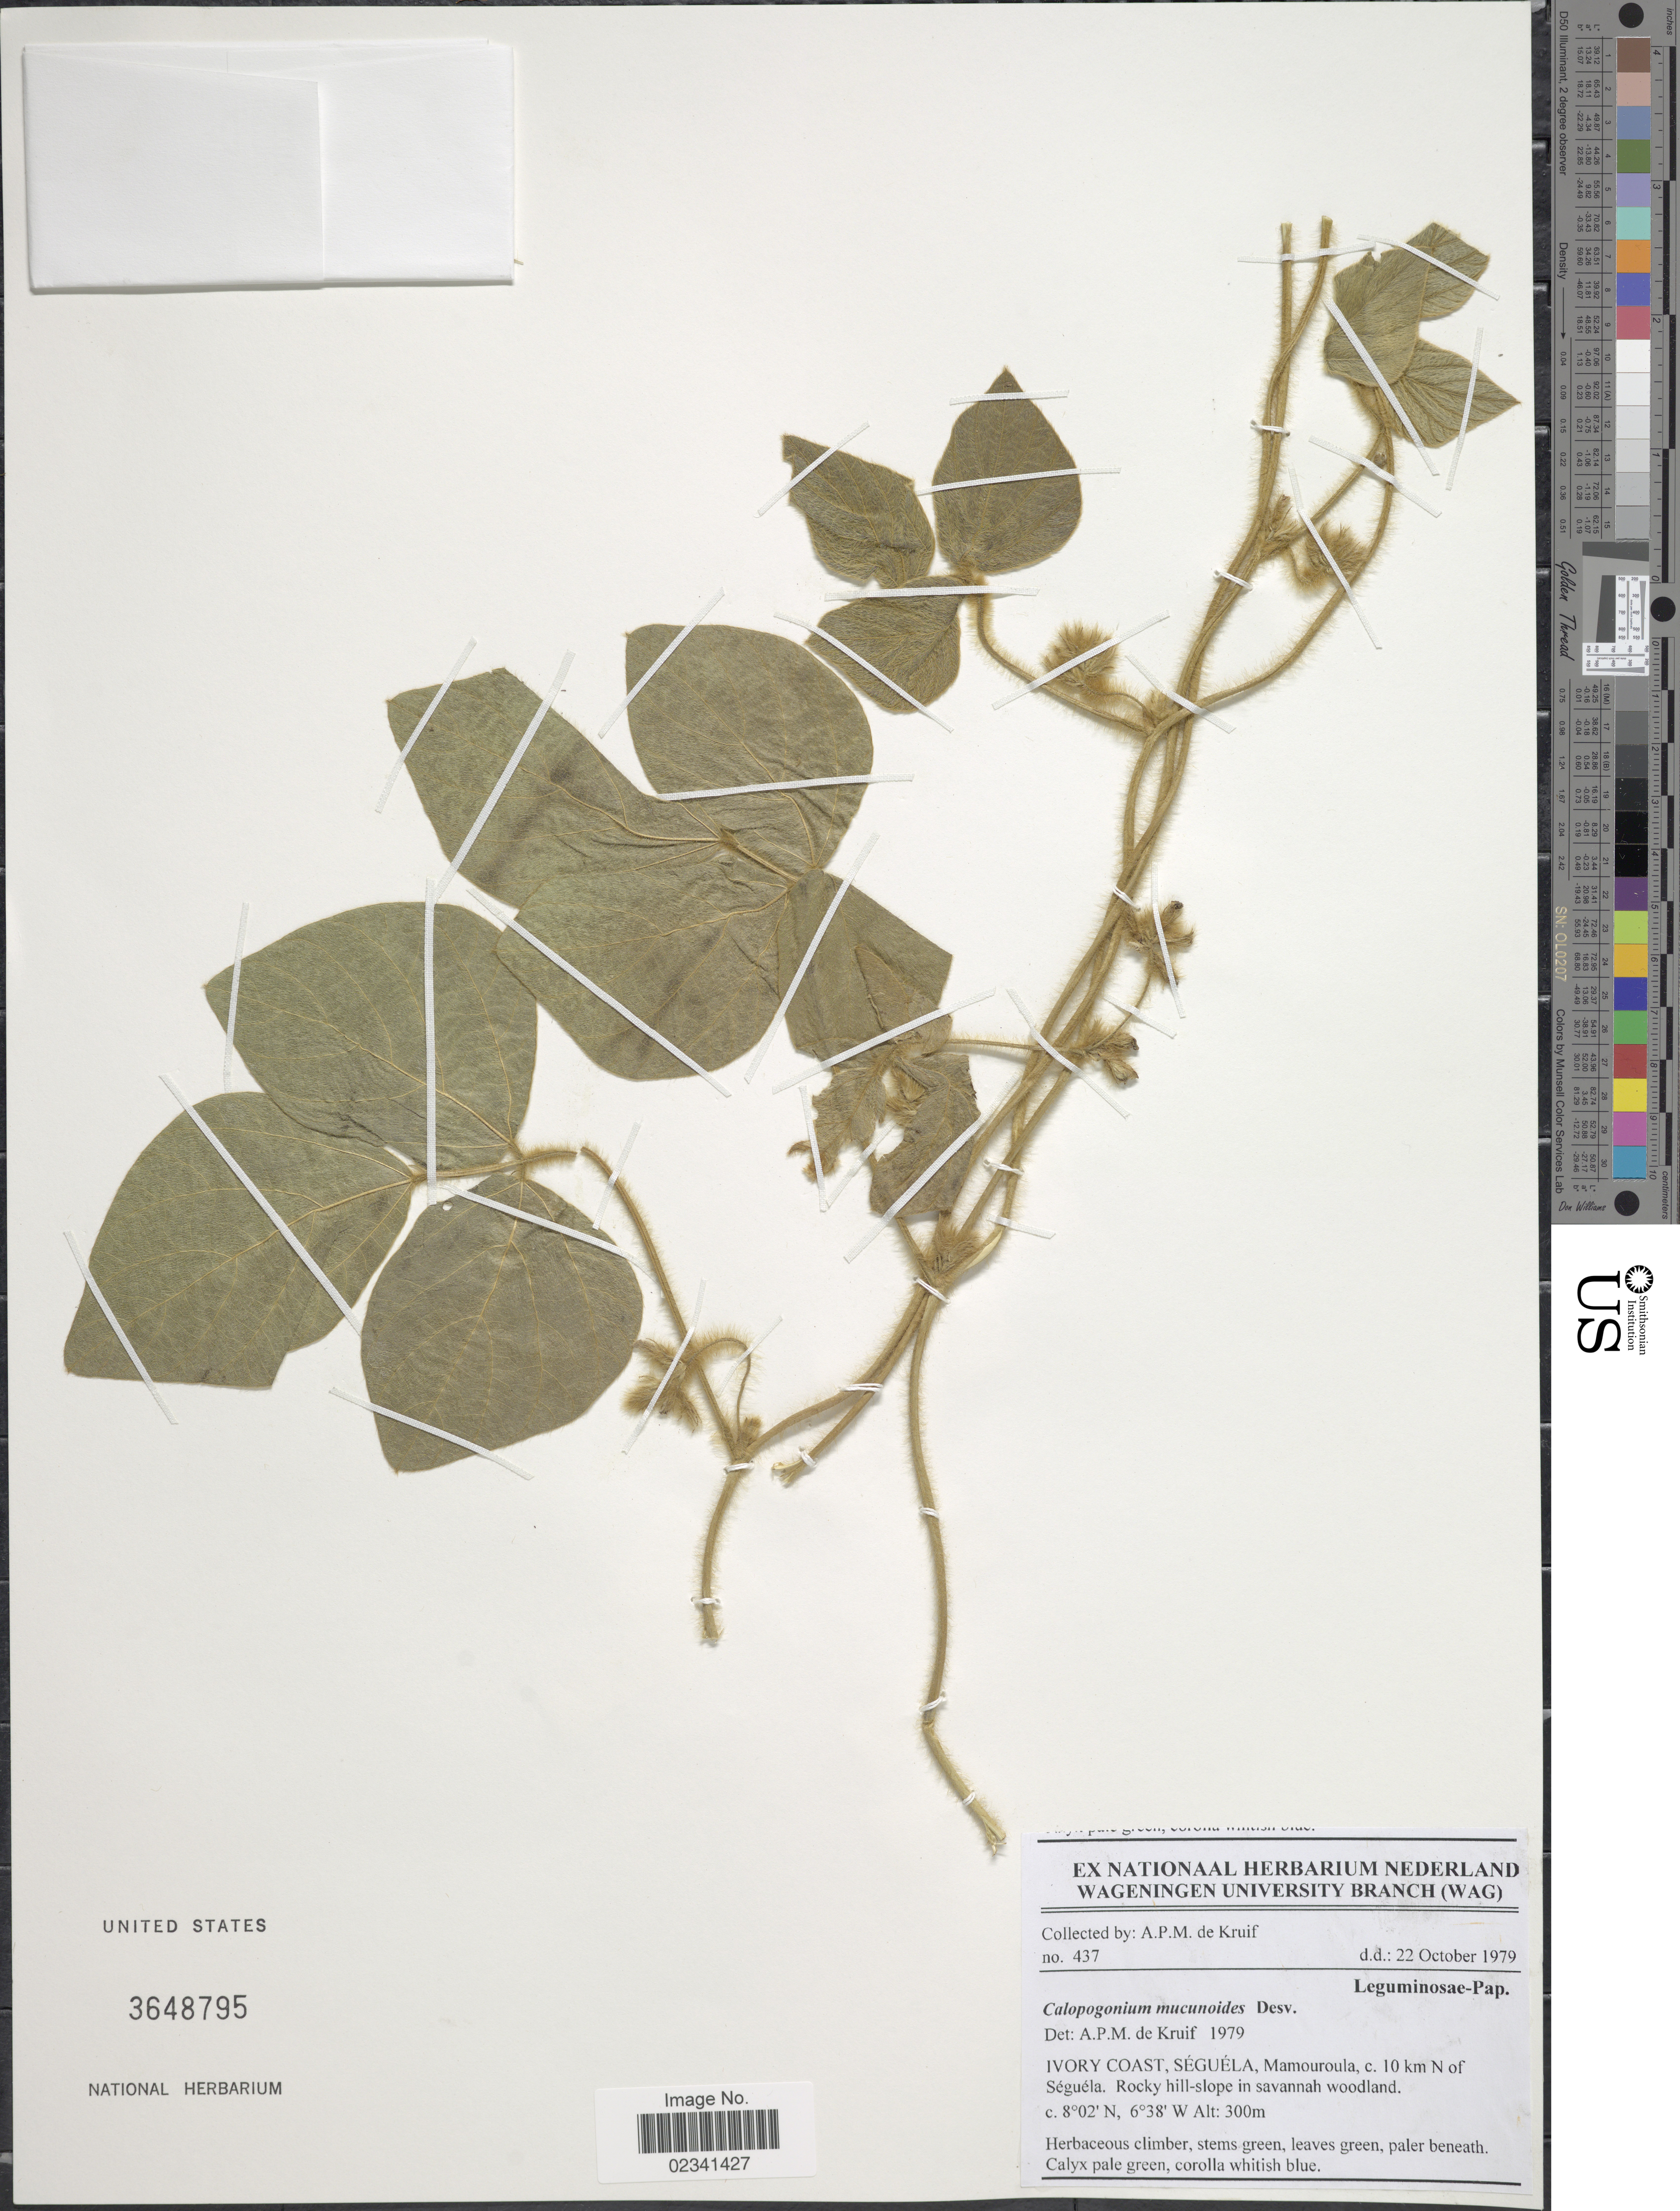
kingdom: Plantae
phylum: Tracheophyta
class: Magnoliopsida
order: Fabales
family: Fabaceae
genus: Calopogonium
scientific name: Calopogonium mucunoides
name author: Desv.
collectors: A. P. de Kruif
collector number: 437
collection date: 1979-10-22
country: Ivory Coast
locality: Seguela, Mamouroula, c. 10 km N of Seguela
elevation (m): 300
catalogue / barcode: US 3648795